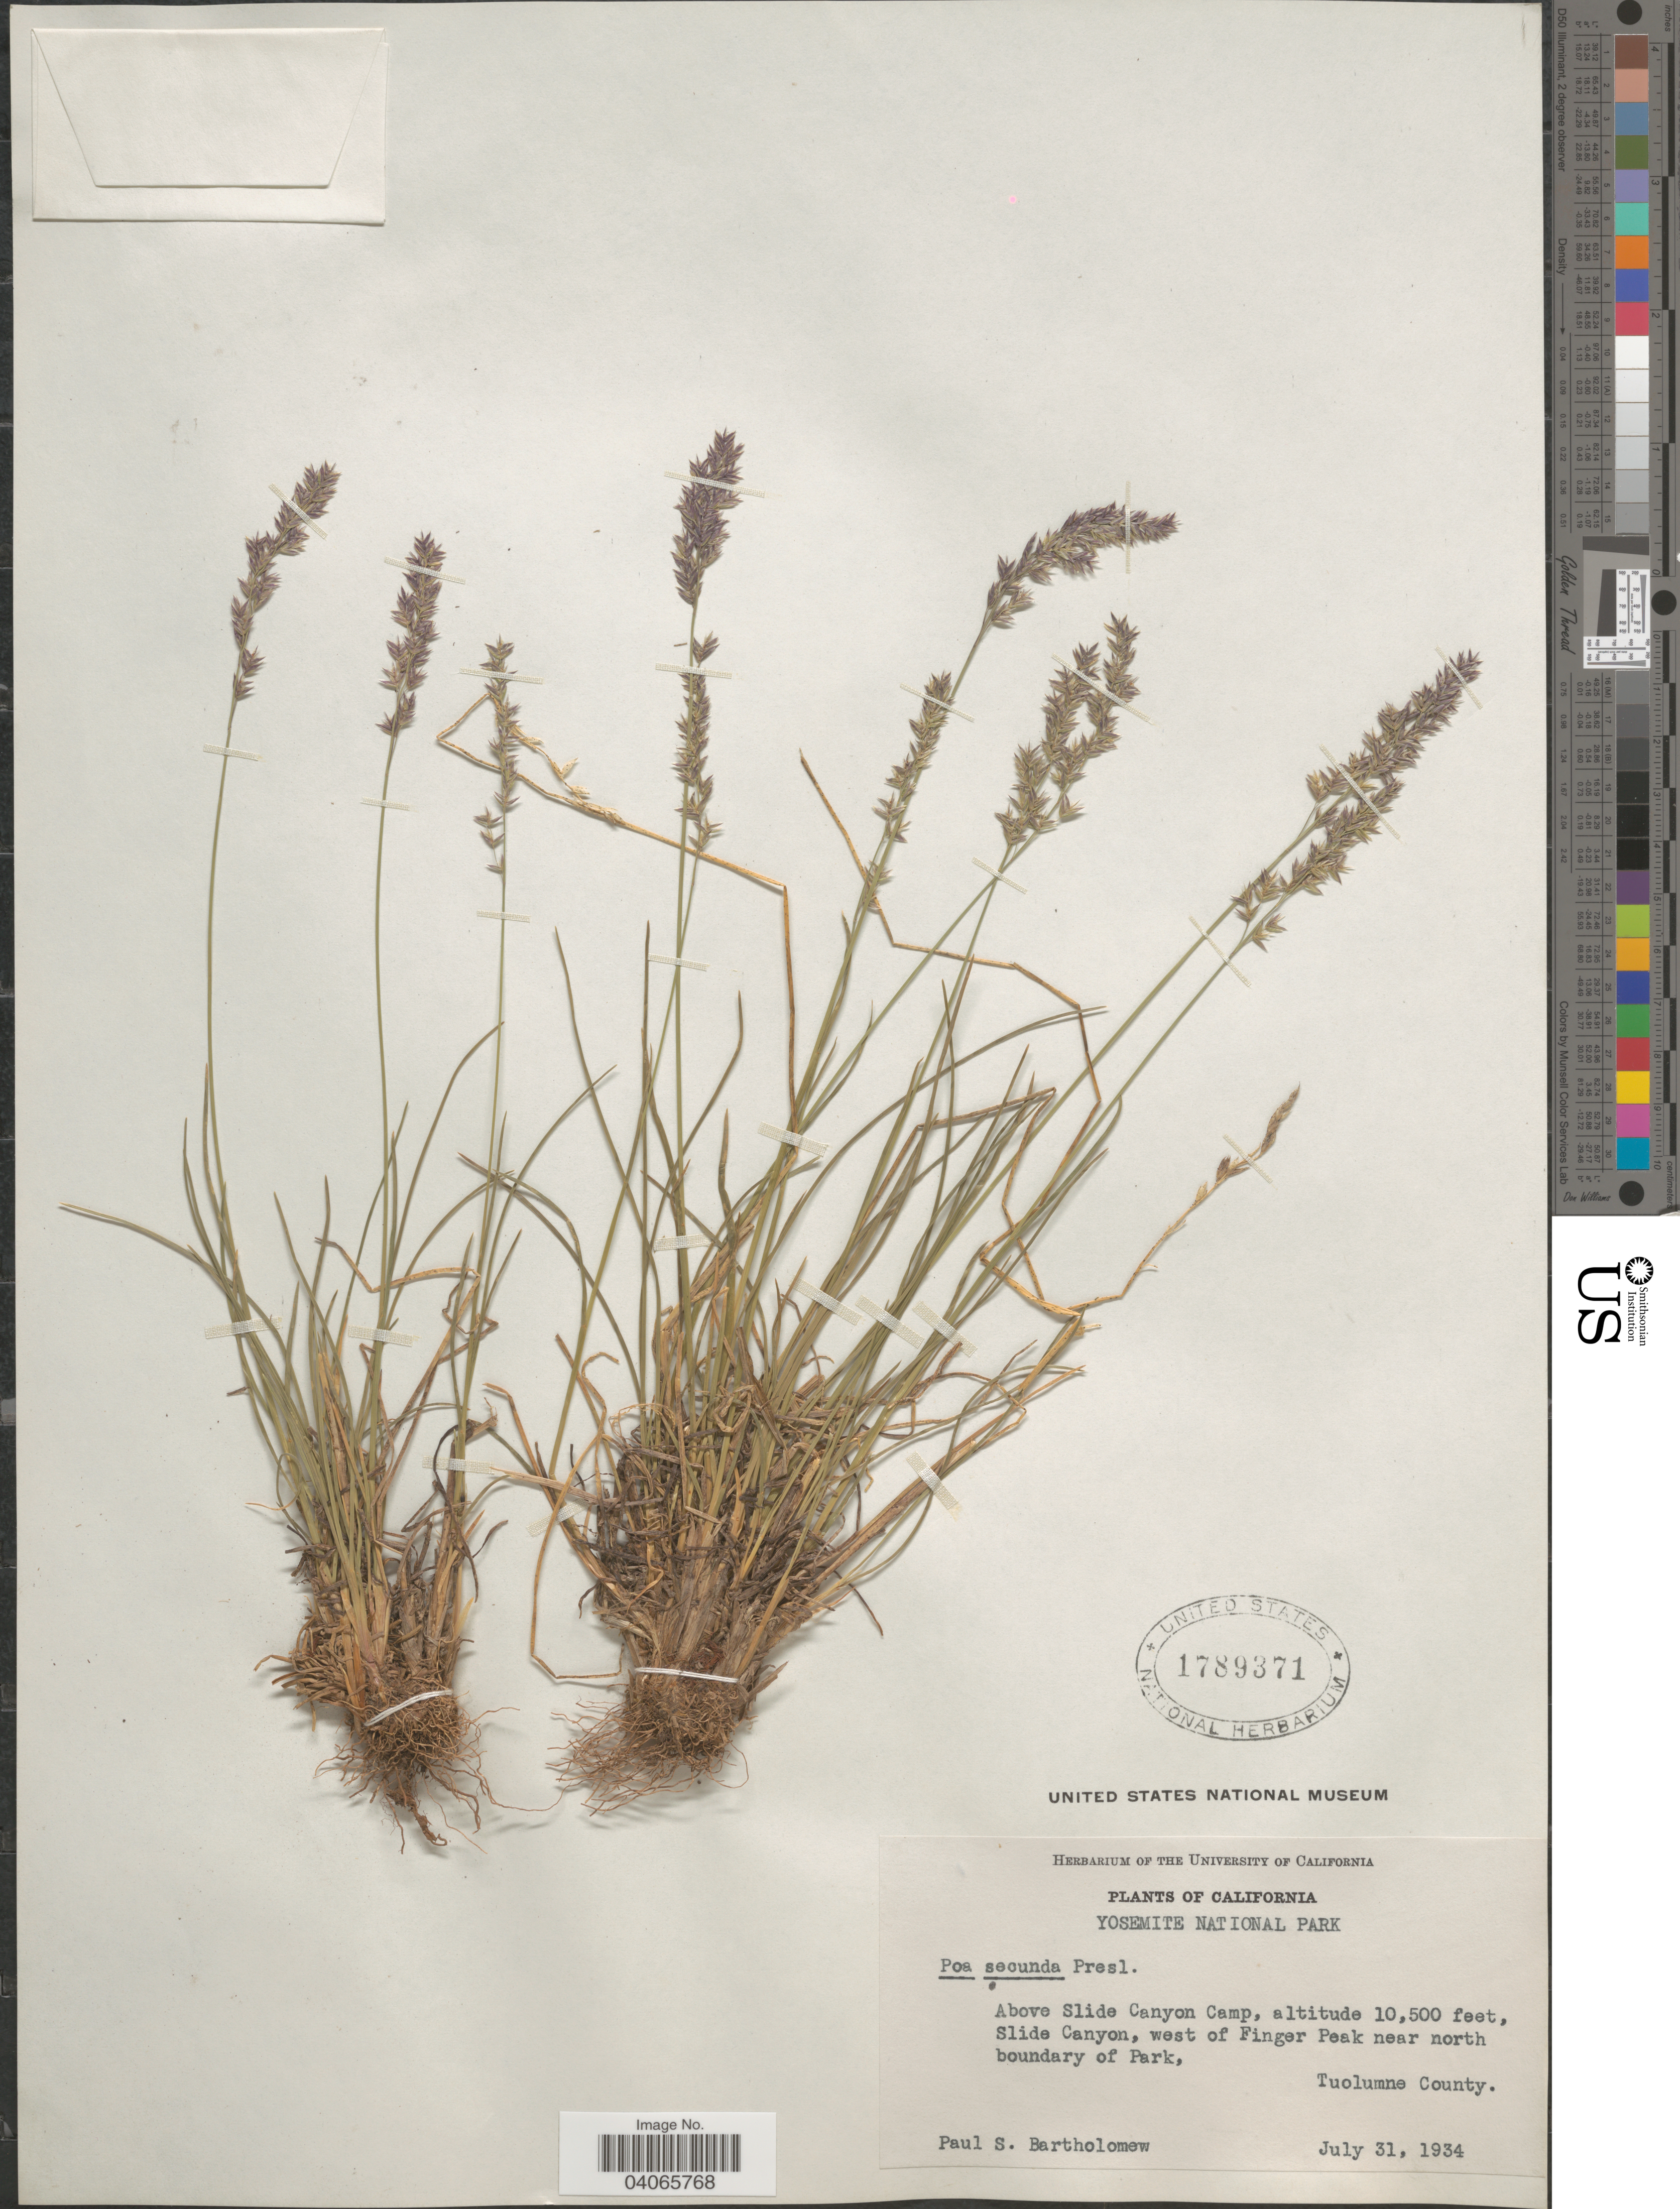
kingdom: Plantae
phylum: Tracheophyta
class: Liliopsida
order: Poales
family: Poaceae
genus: Poa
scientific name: Poa secunda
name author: J. Presl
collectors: P. Bartholomew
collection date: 1934-07-31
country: United States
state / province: California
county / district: Tuolumne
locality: Yosemite National Park. Above Slide Canyon Camp, west of Finger Peak near north boundary of Park, Tuolumne County.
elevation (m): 3200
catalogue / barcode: US 1789371